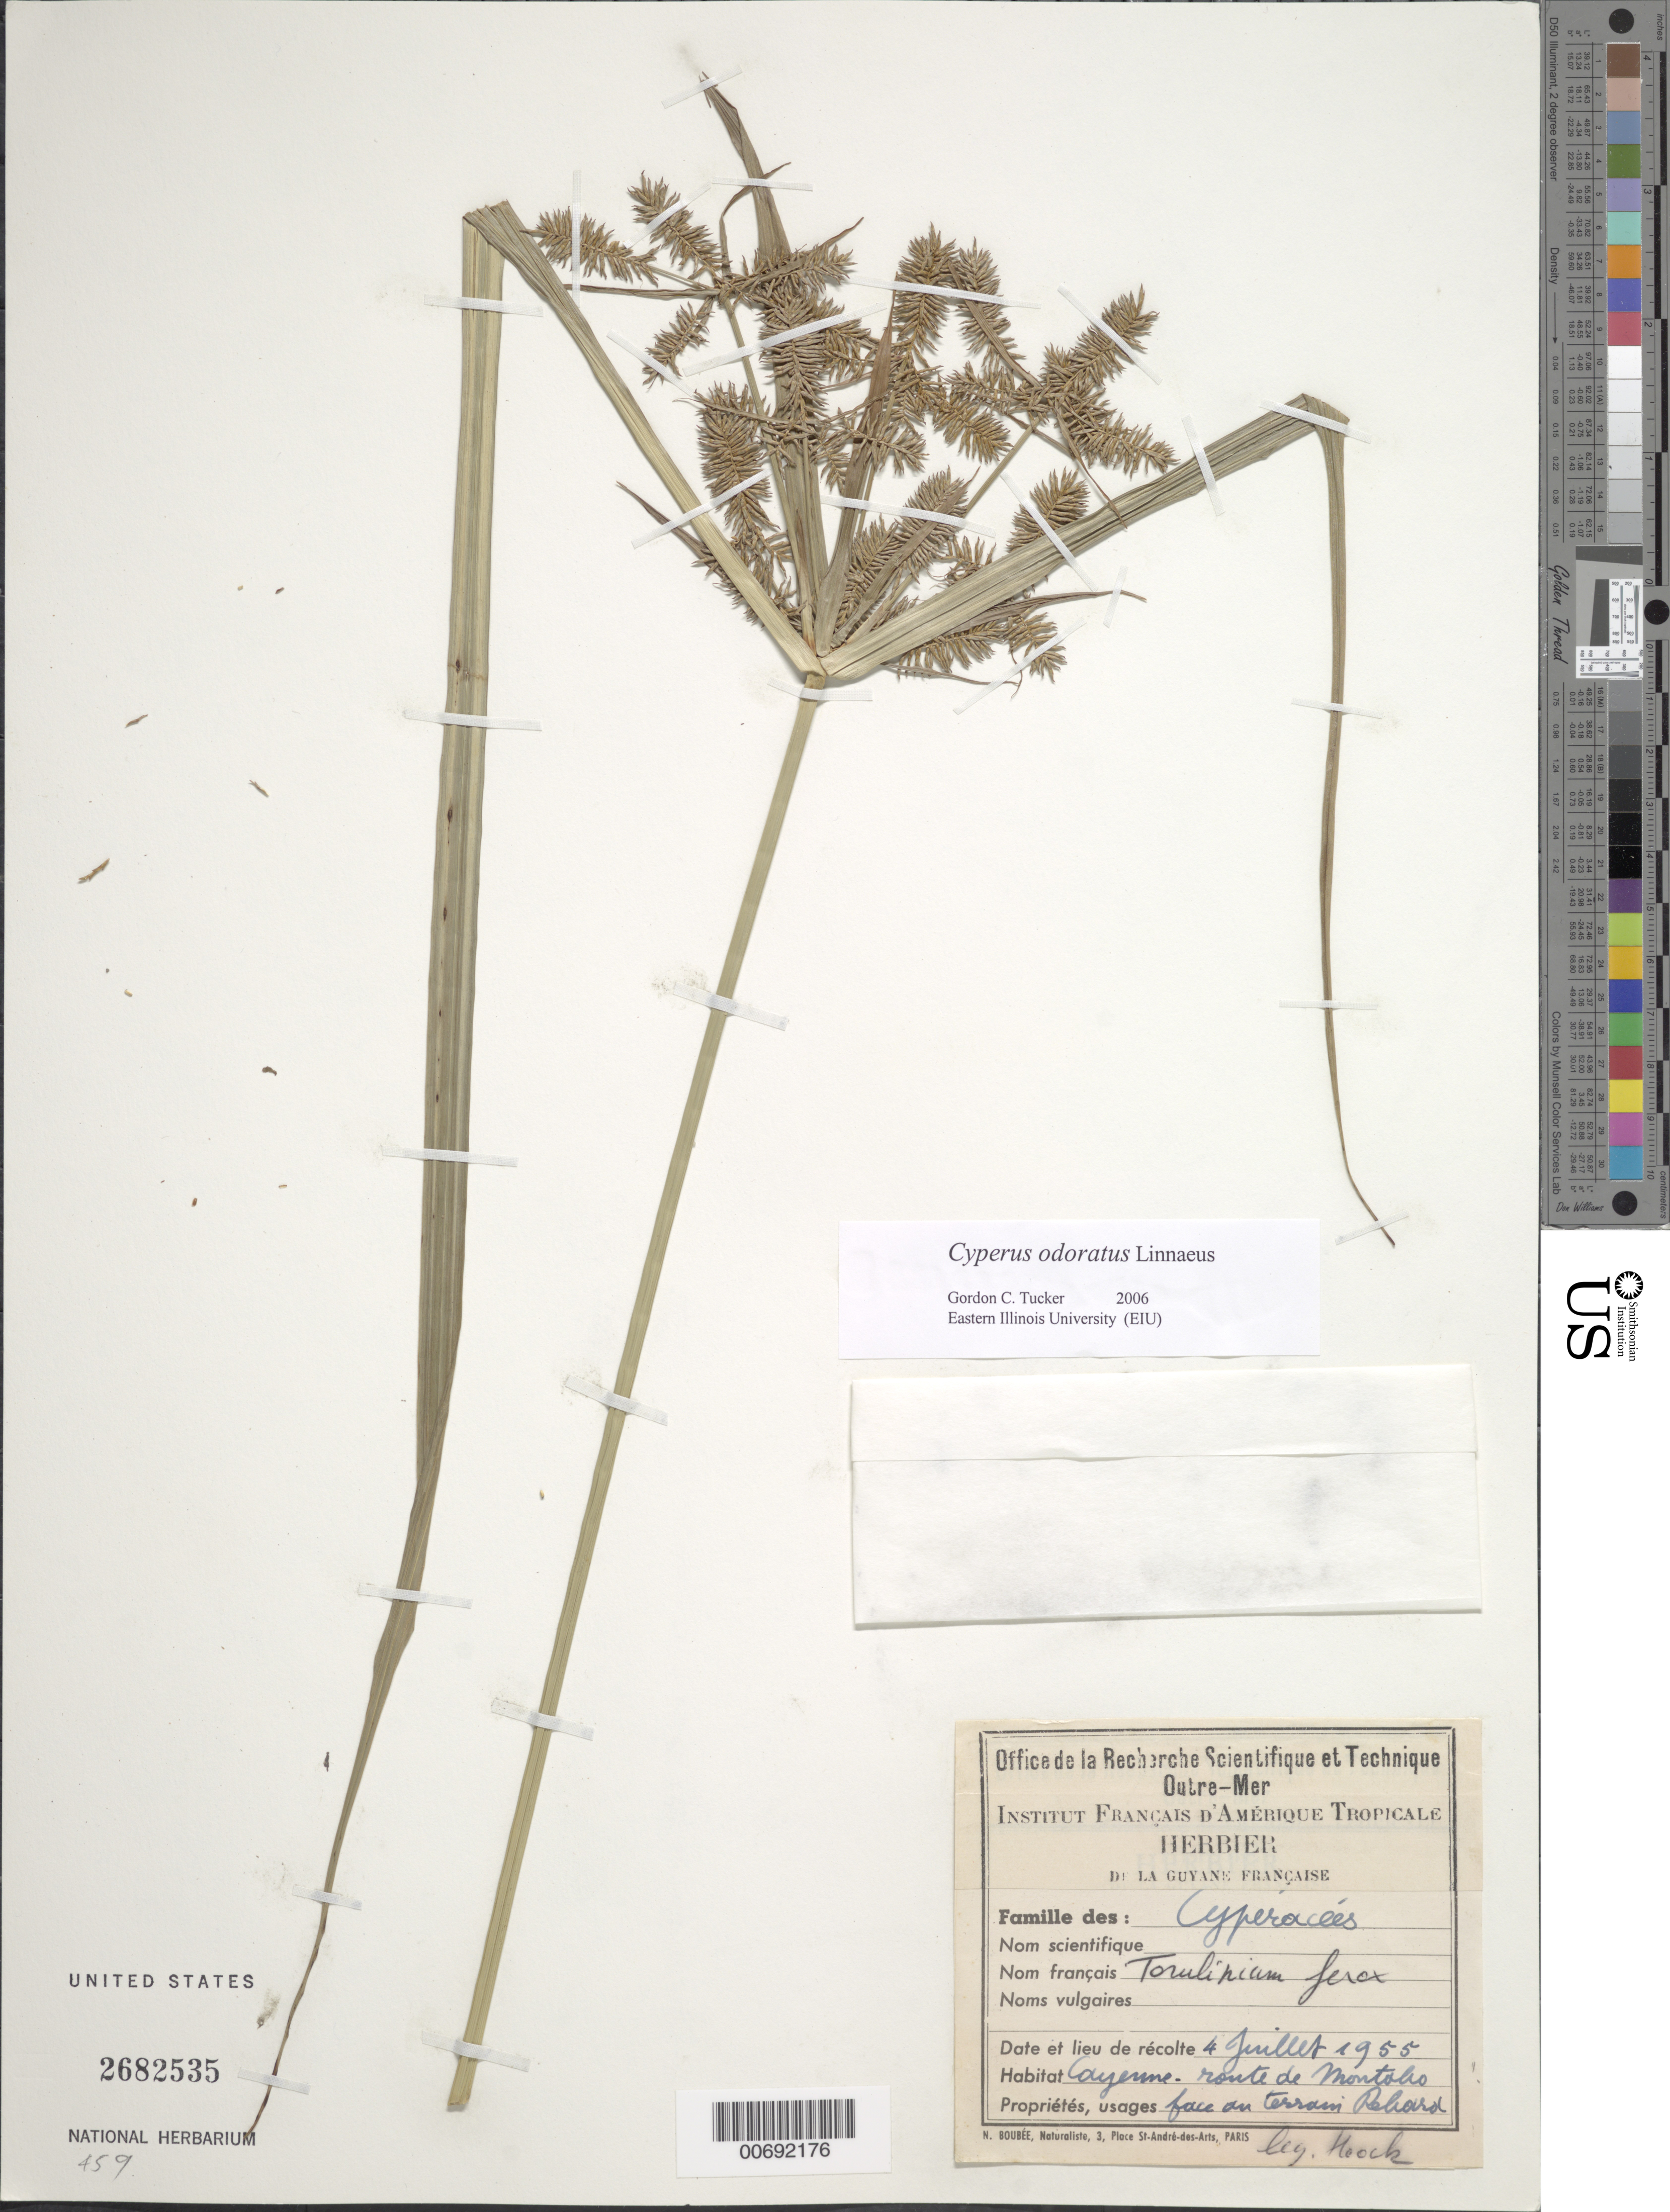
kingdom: Plantae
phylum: Tracheophyta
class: Liliopsida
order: Poales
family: Cyperaceae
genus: Cyperus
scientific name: Cyperus odoratus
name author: L.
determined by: Tucker, G. C.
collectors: J. Hoock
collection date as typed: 4-Jul-55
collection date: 1955-07-04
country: French Guiana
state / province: Cayenne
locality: Cayenne, route de Montabo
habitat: Face on terrain Rebord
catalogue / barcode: US 2682535